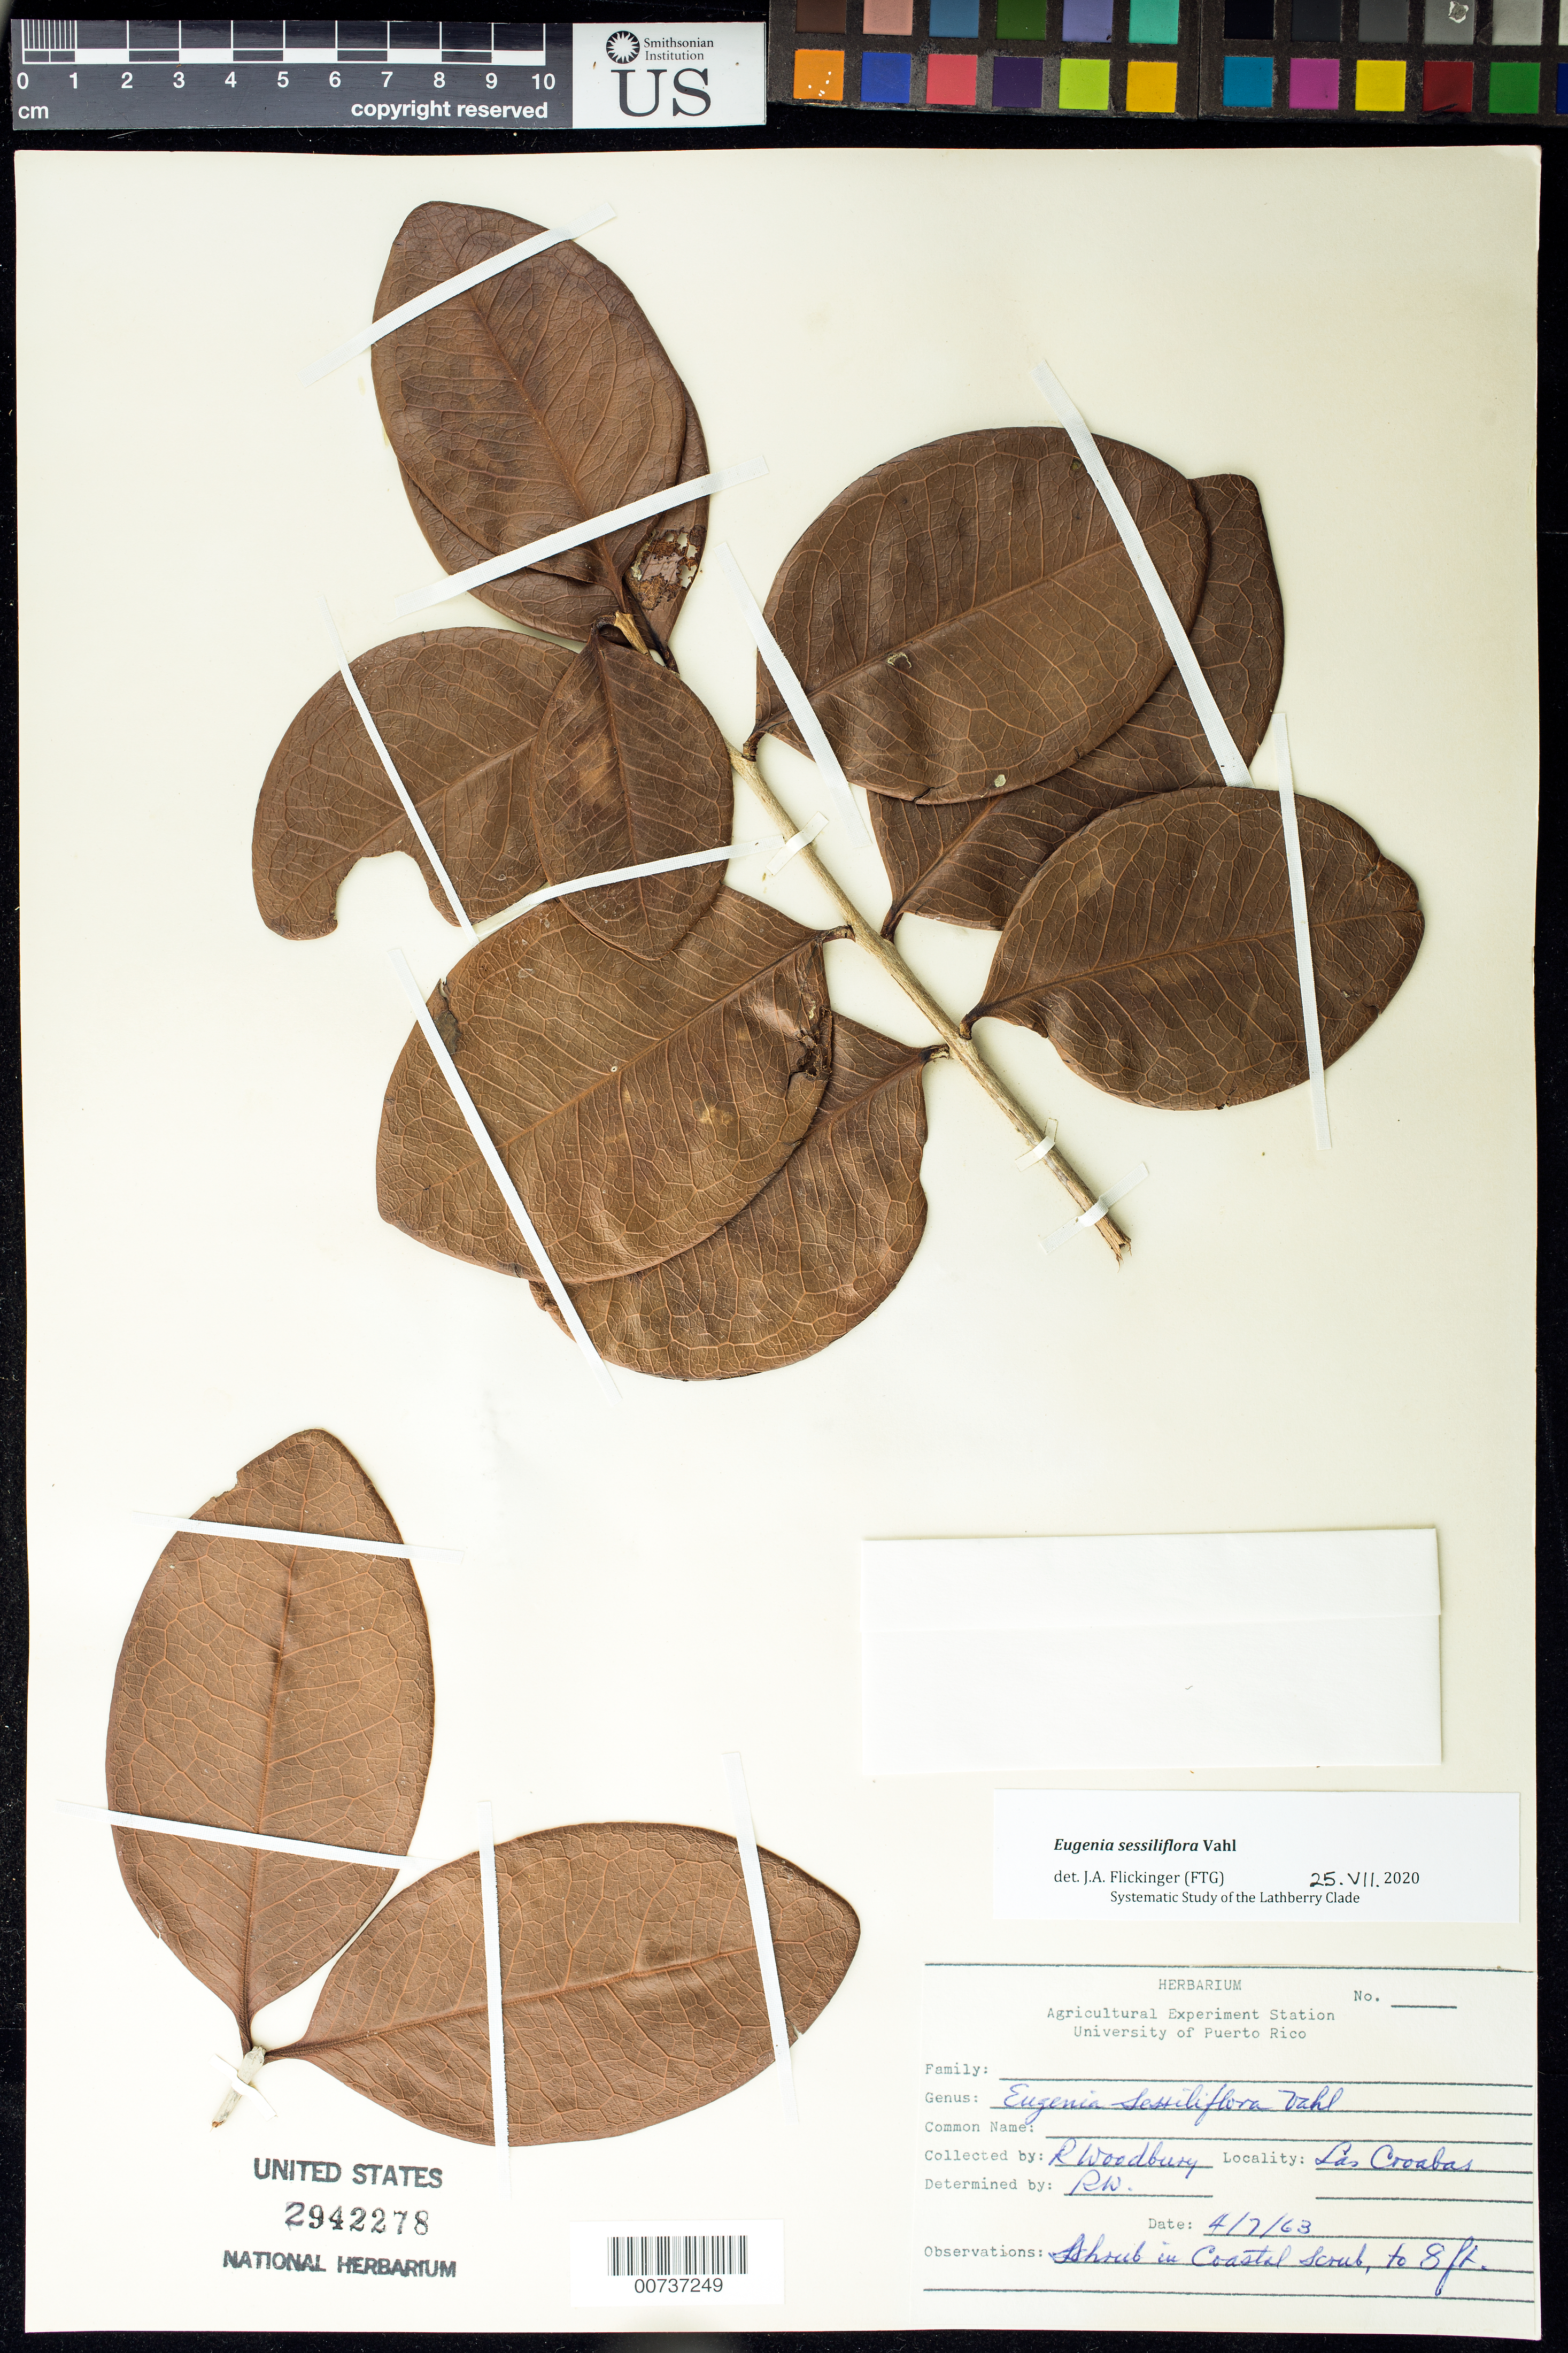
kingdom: Plantae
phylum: Tracheophyta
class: Magnoliopsida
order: Myrtales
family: Myrtaceae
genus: Eugenia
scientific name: Eugenia sessiliflora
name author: Vahl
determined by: Woodbury, R. O.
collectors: R. O. Woodbury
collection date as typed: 07 Apr 1963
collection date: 1963-04-07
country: Puerto Rico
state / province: Fajardo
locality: Las Croabas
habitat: Coastal scrub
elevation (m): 2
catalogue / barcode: US 2942278